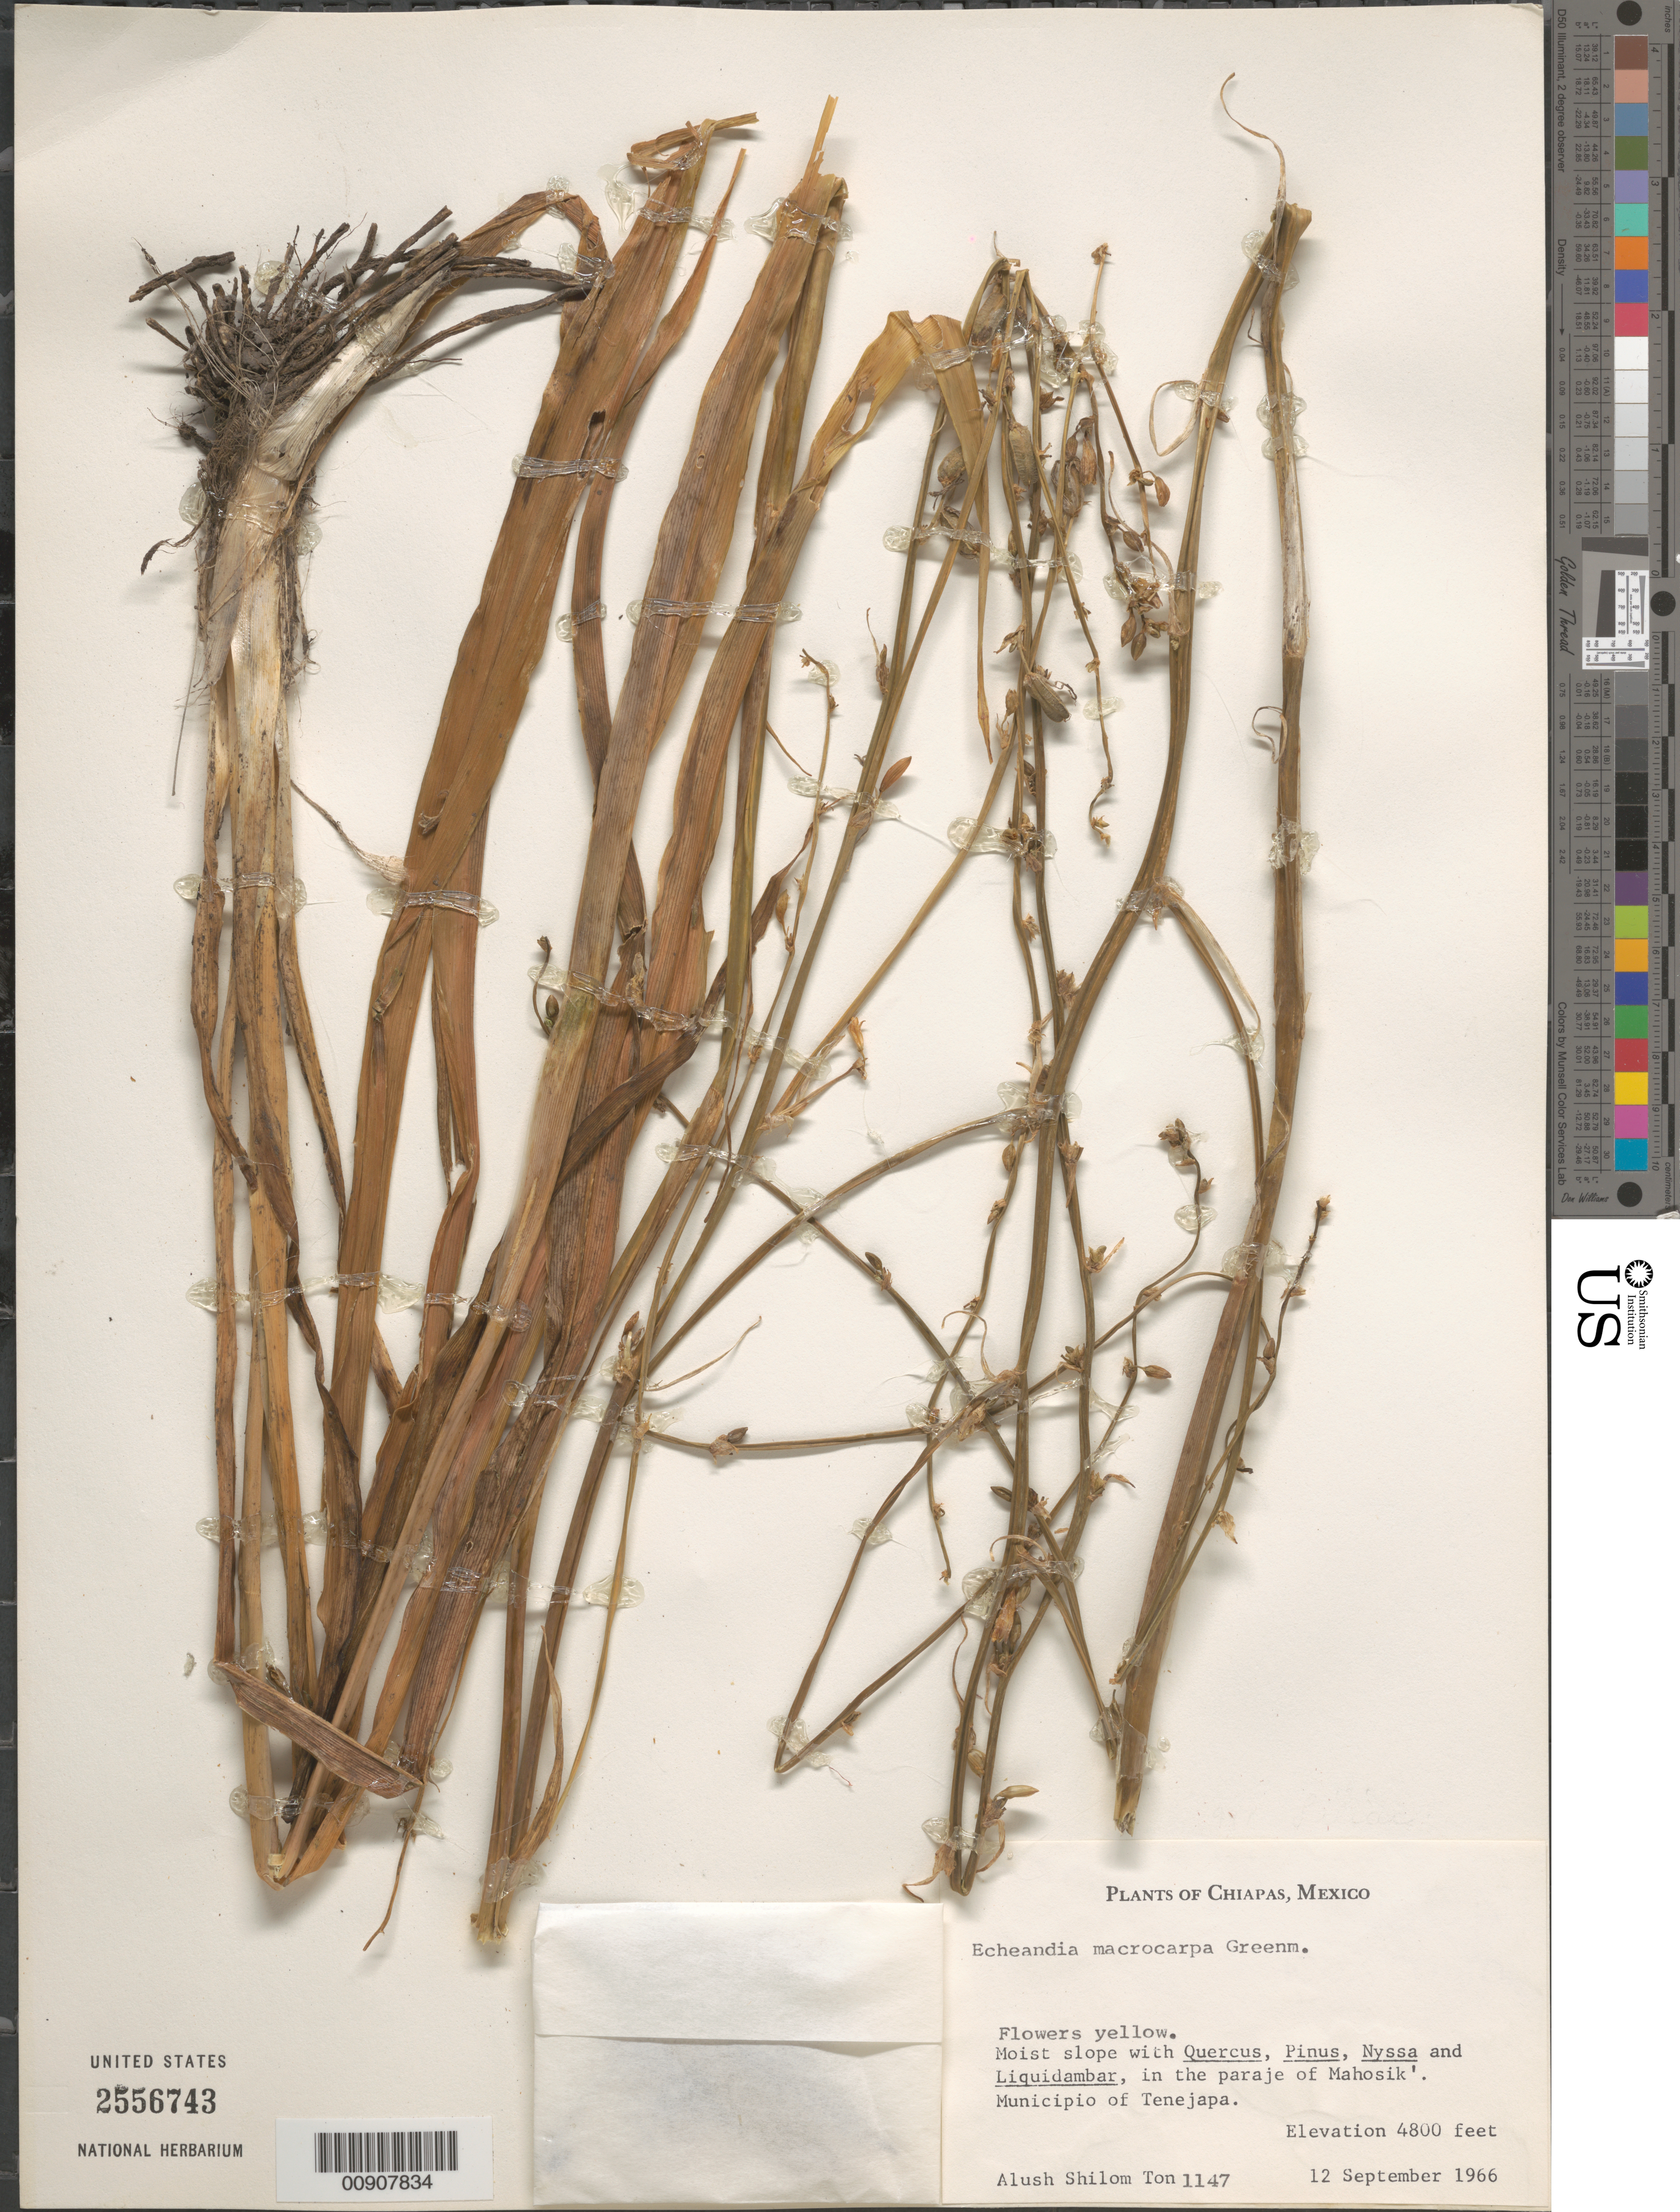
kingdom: Plantae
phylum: Tracheophyta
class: Liliopsida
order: Asparagales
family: Asparagaceae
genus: Echeandia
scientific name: Echeandia macrocarpa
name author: Greenm.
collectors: A. Shilom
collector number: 1147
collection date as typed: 12 Sep 1966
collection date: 1966-09-12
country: Mexico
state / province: Chiapas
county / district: Tenejapa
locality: In the paraje of Mahosik'. Municipio of Tenejapa, Chiapas.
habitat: Moist slope with Quercus, Pinus, Nyssa and Liquidambar.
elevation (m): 1463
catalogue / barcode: US 2556743